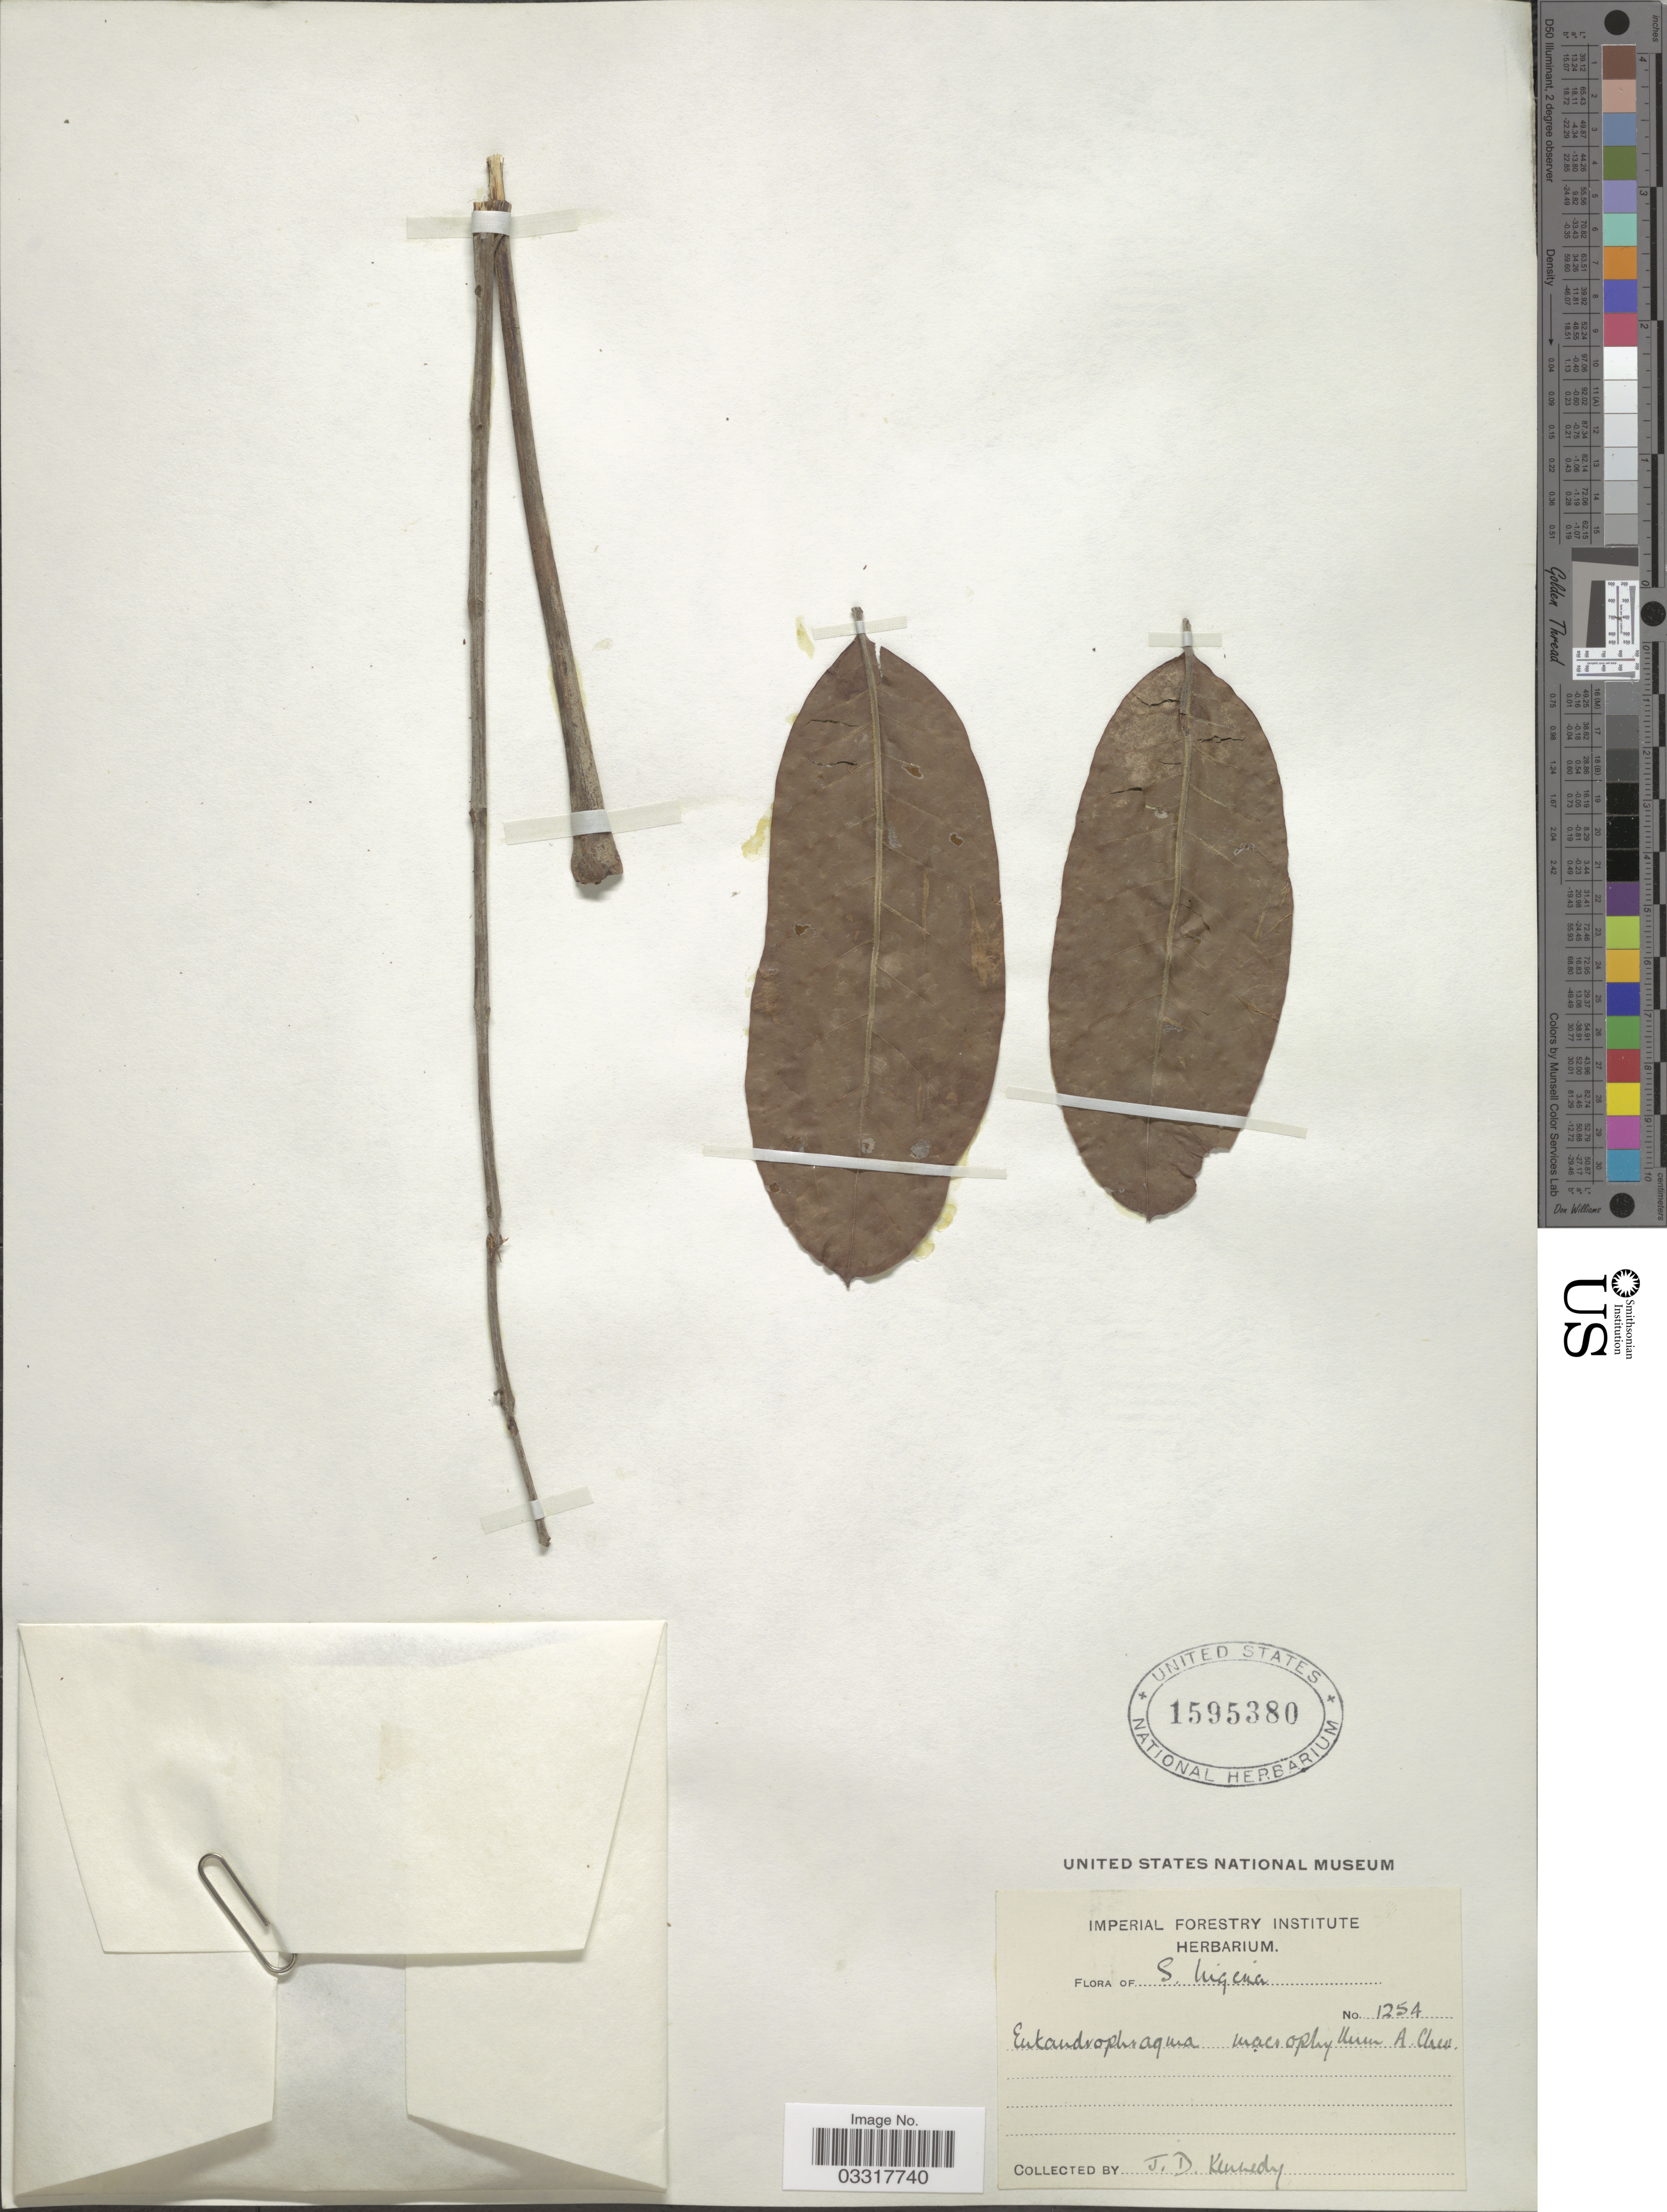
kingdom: Plantae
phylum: Tracheophyta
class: Magnoliopsida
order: Sapindales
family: Meliaceae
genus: Entandrophragma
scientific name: Entandrophragma macrophyllum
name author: A. Chev.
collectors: J. D. Kennedy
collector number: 1254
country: Nigeria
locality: S. Nigeria.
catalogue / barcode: US 1595380